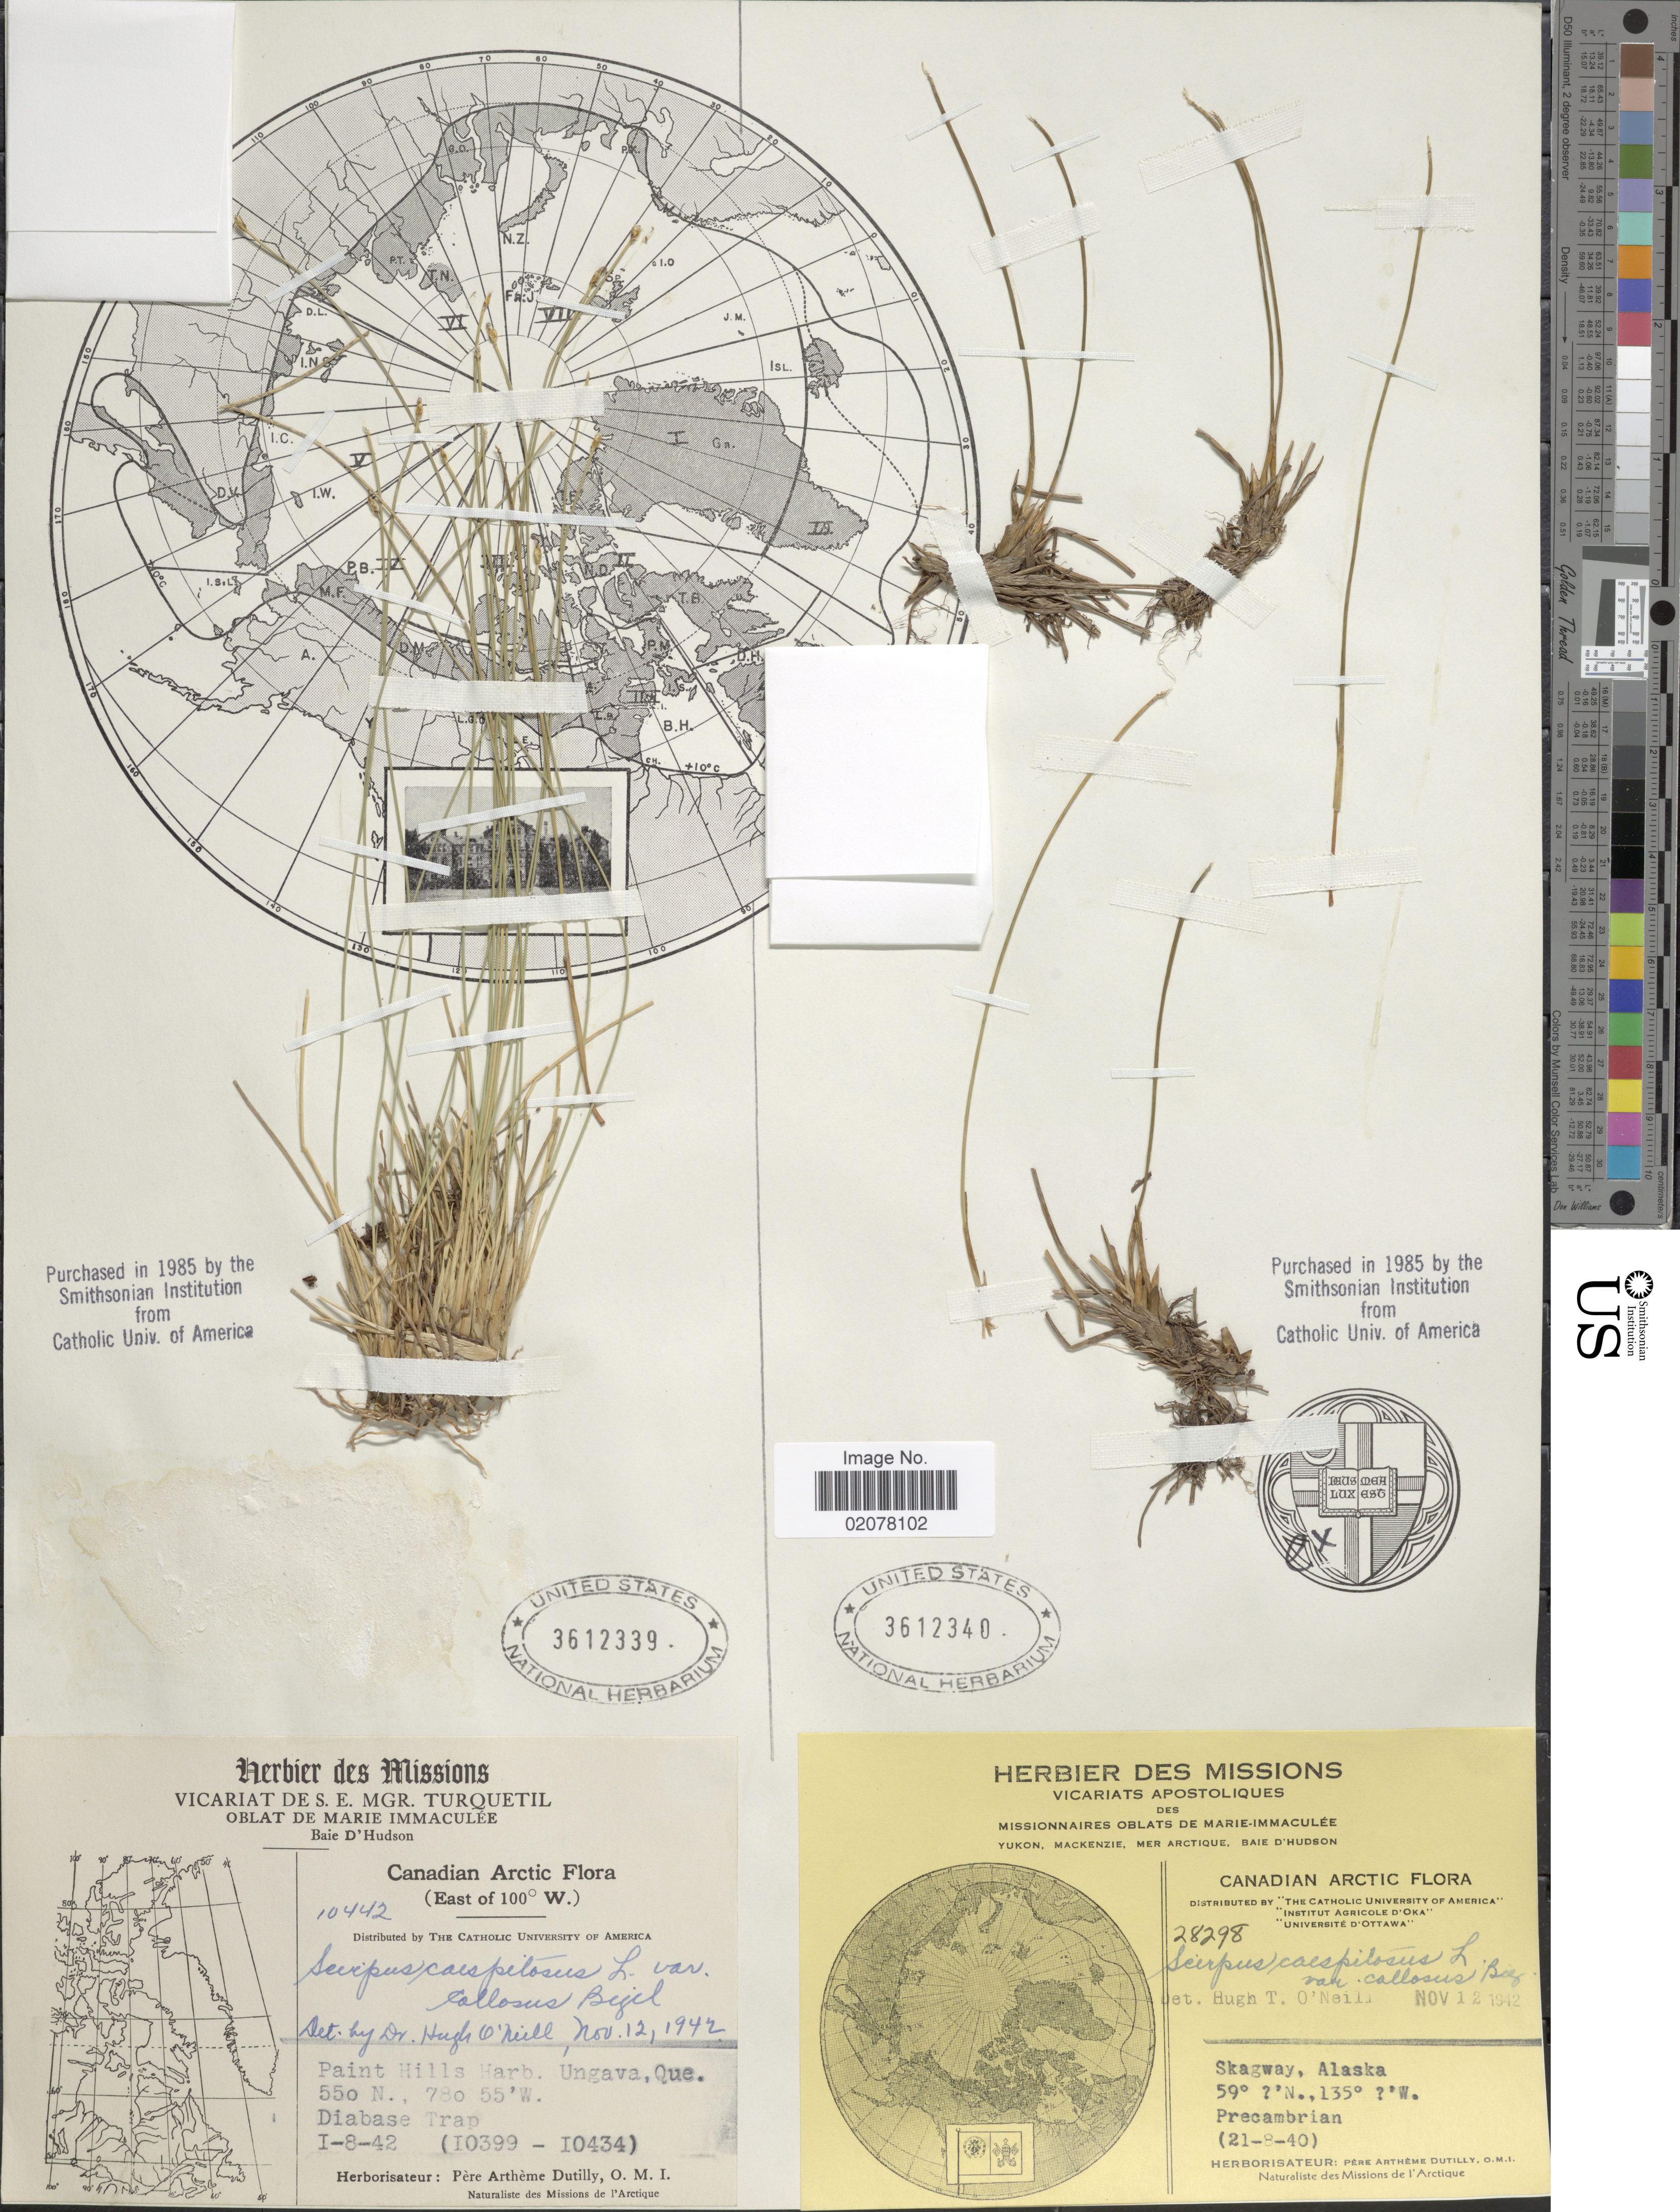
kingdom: Plantae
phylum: Tracheophyta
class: Liliopsida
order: Poales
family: Cyperaceae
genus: Trichophorum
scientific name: Trichophorum cespitosum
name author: (L.) Hartm.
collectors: P. Dutilly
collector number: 28298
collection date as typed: Transcribed d/m/y: 21/8/40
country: United States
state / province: Alaska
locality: Canadian Arctic. Skagway, Alaska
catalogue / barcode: US 3612340-2